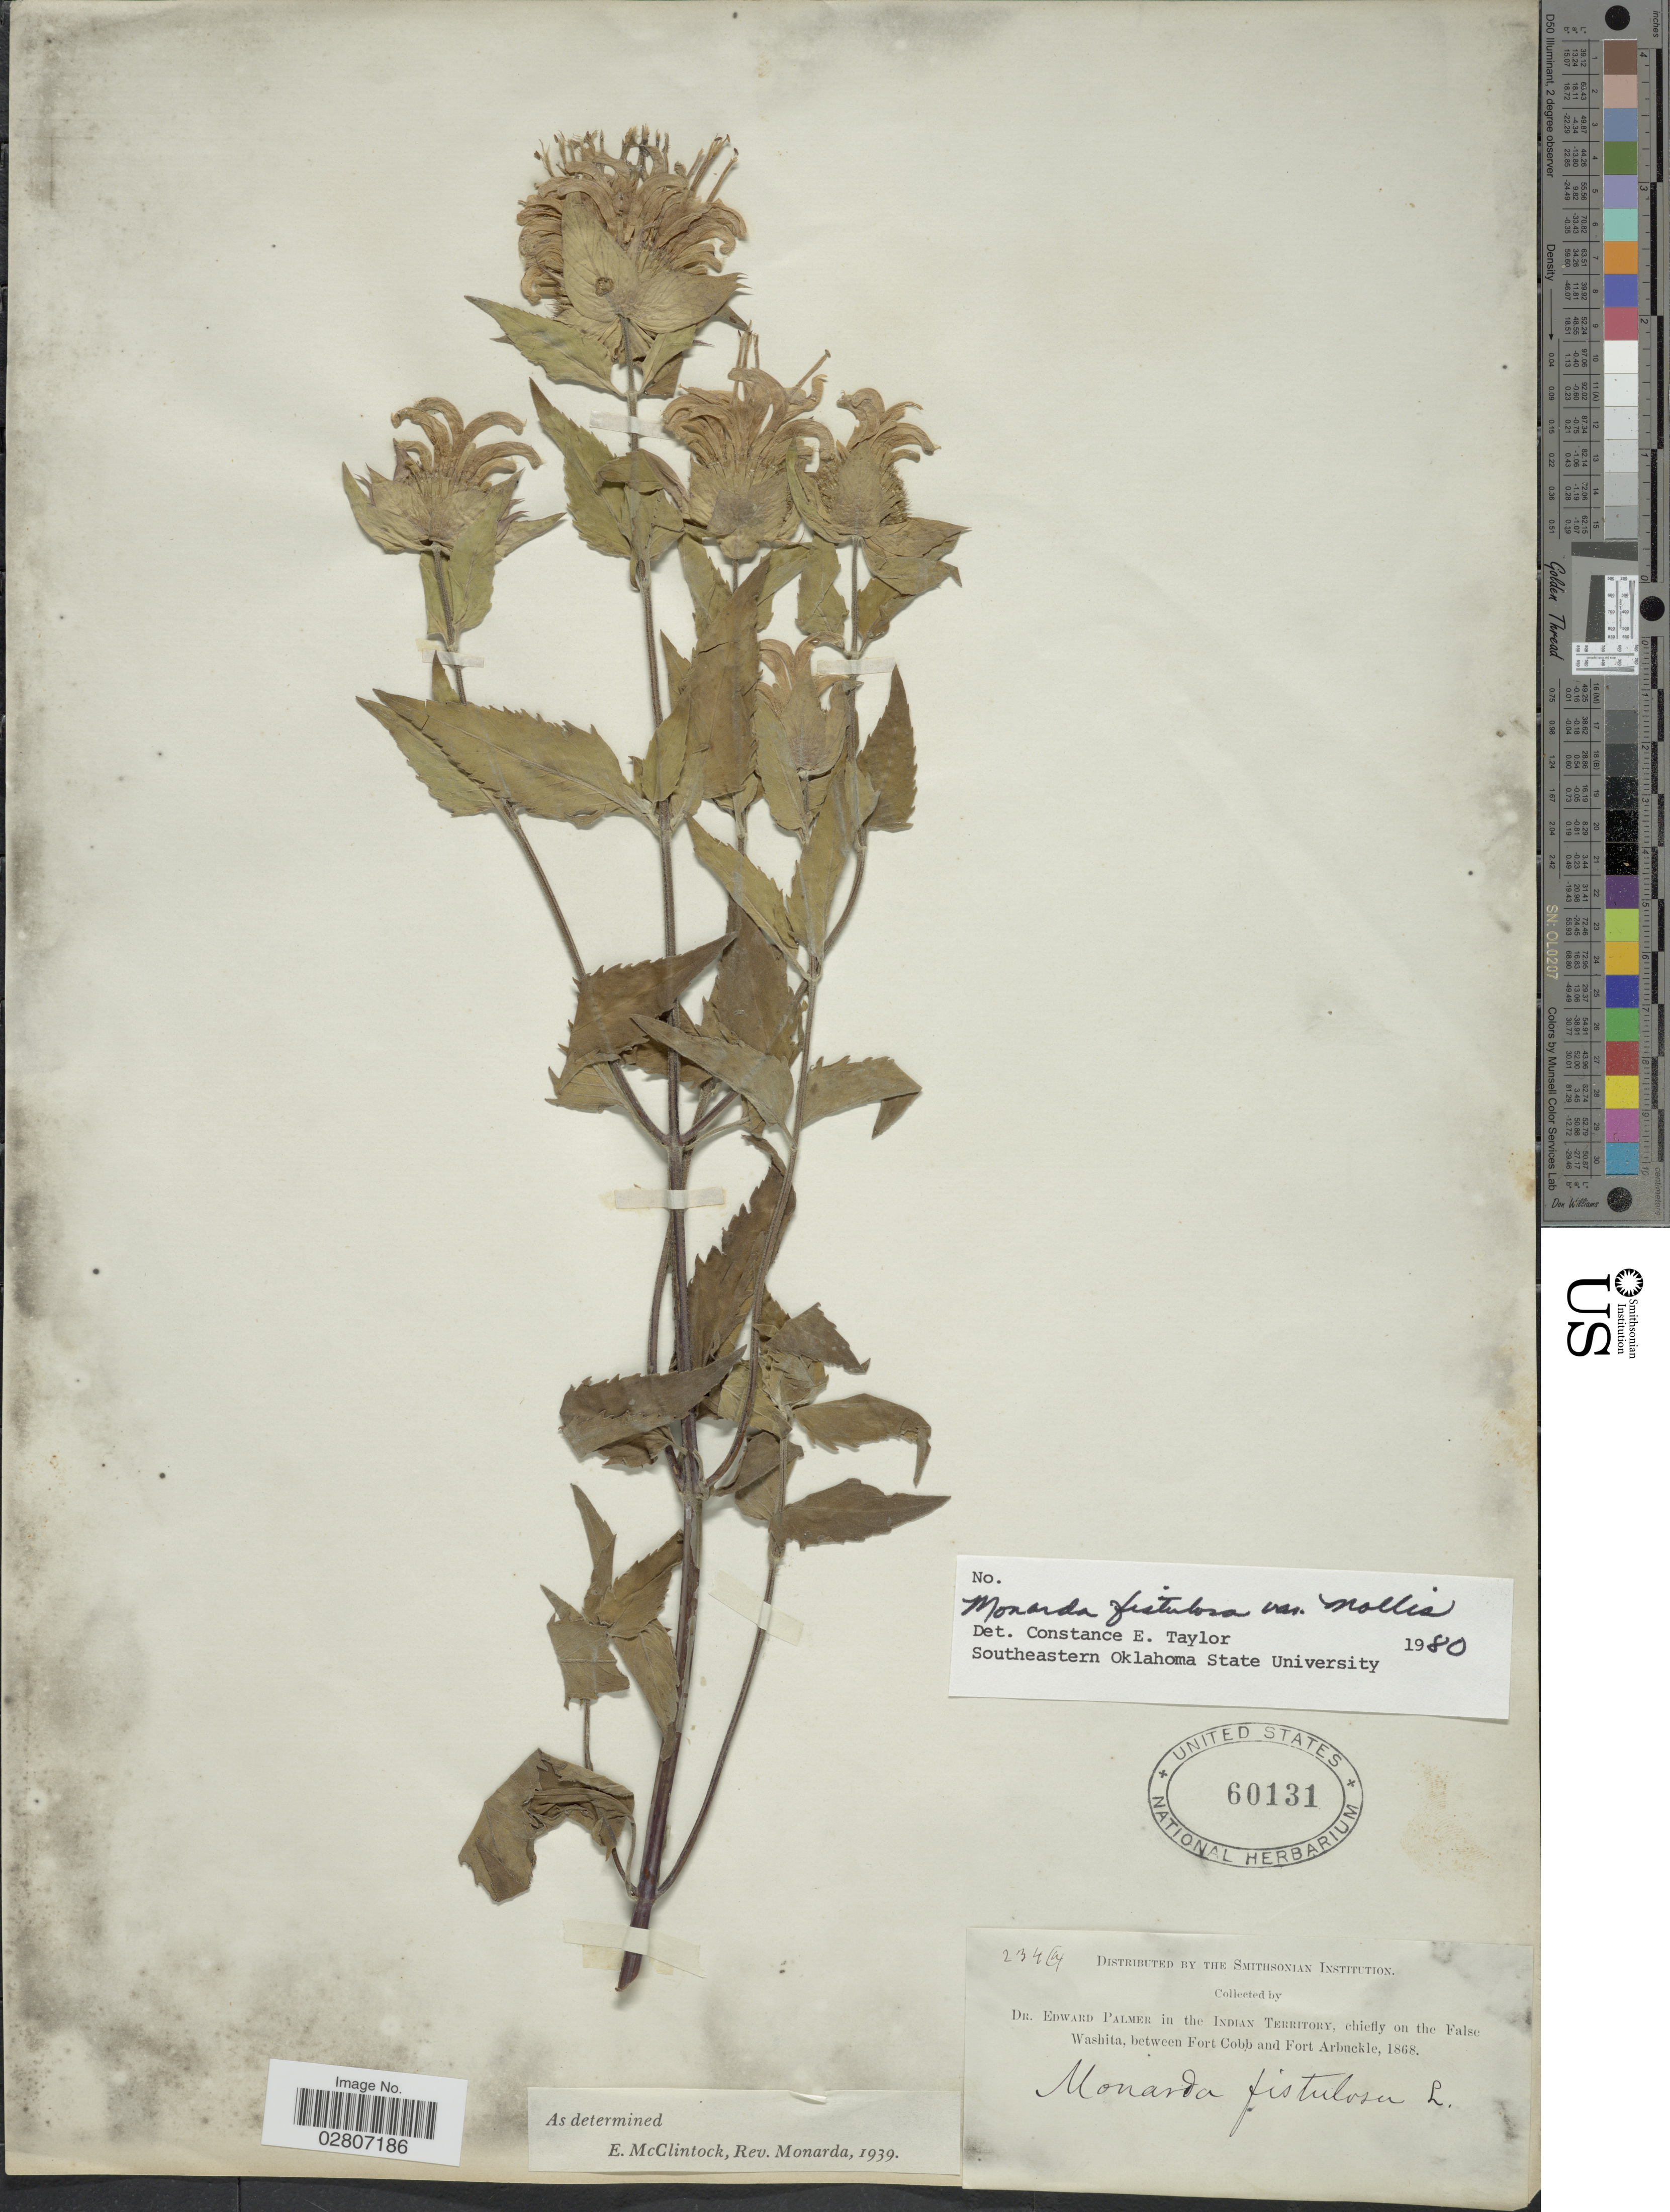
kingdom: Plantae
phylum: Tracheophyta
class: Magnoliopsida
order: Lamiales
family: Lamiaceae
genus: Monarda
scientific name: Monarda fistulosa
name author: L.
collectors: E. Palmer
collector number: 234a*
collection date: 1868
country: United States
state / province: Oklahoma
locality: Indian Territory, chiefly on the False Washita, between Fort Cobb and Fort Arbuckle.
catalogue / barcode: US 60131